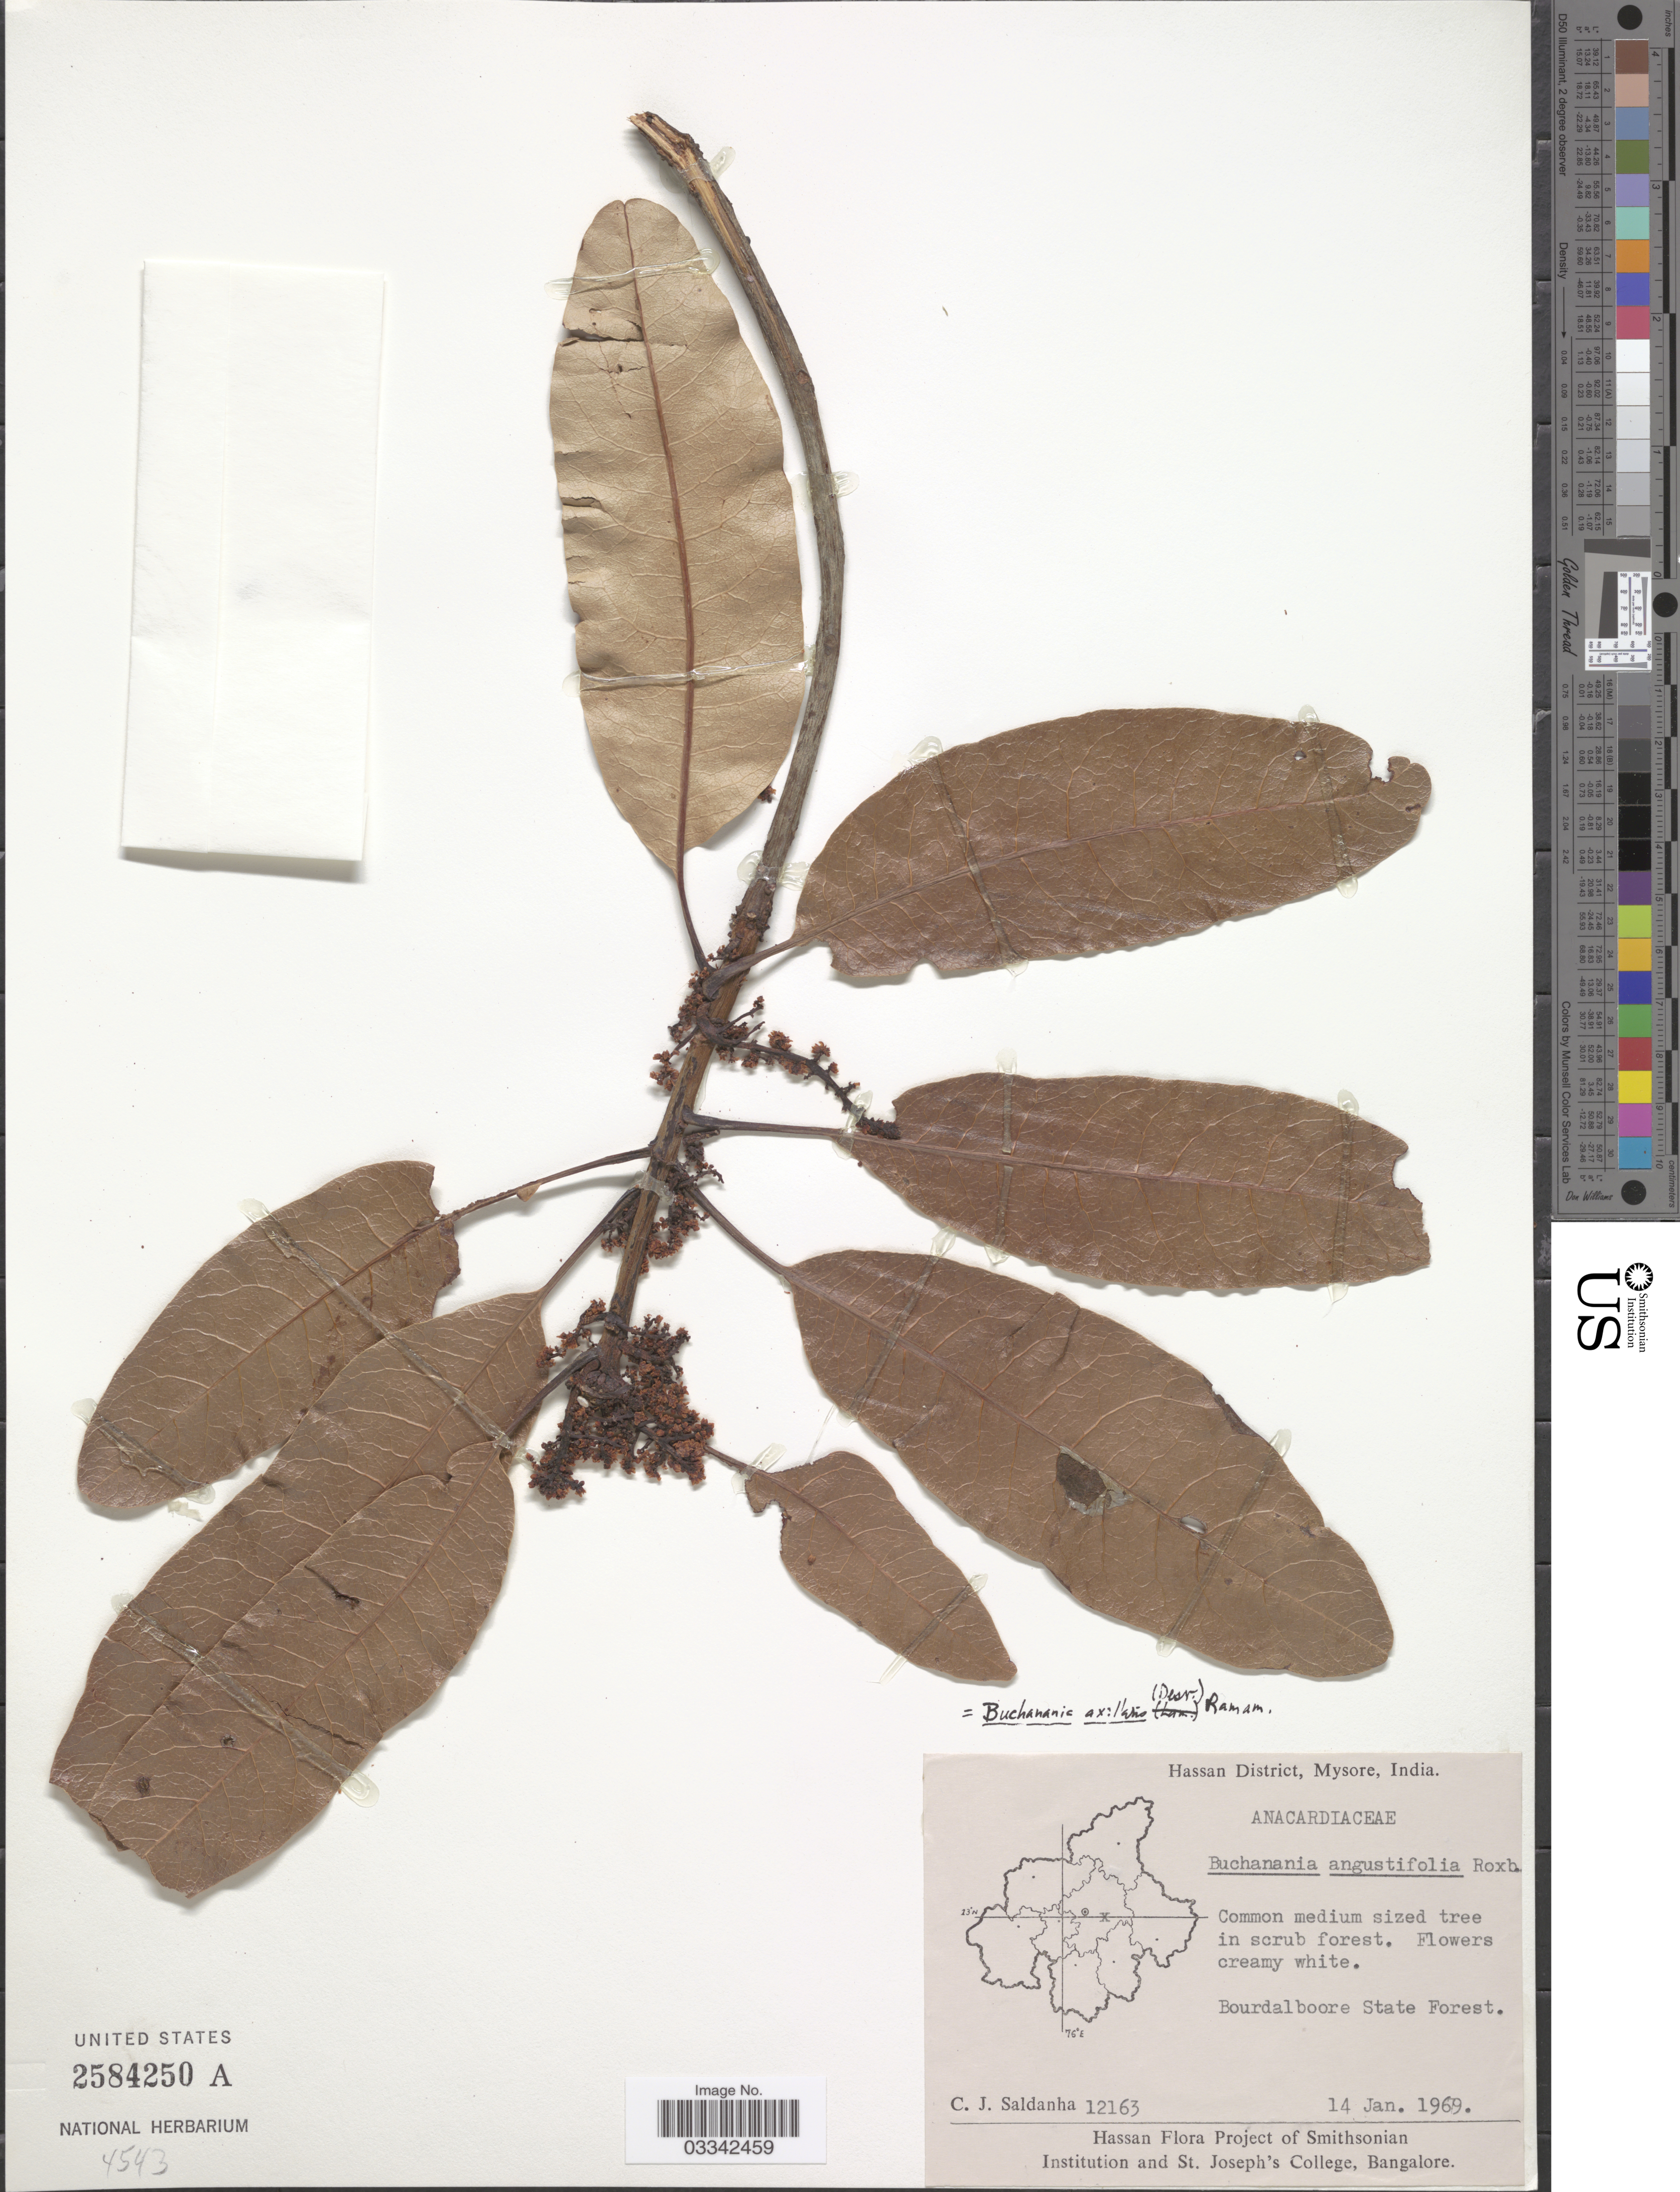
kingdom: Plantae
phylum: Tracheophyta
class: Magnoliopsida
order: Sapindales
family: Anacardiaceae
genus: Buchanania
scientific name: Buchanania axillaris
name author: Ramamoorthy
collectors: C. J. Saldanha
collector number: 12163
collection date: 1969-01-14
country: India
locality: Hassan District, Mysore. Bourdalboore State Forest.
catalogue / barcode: US 2584250A